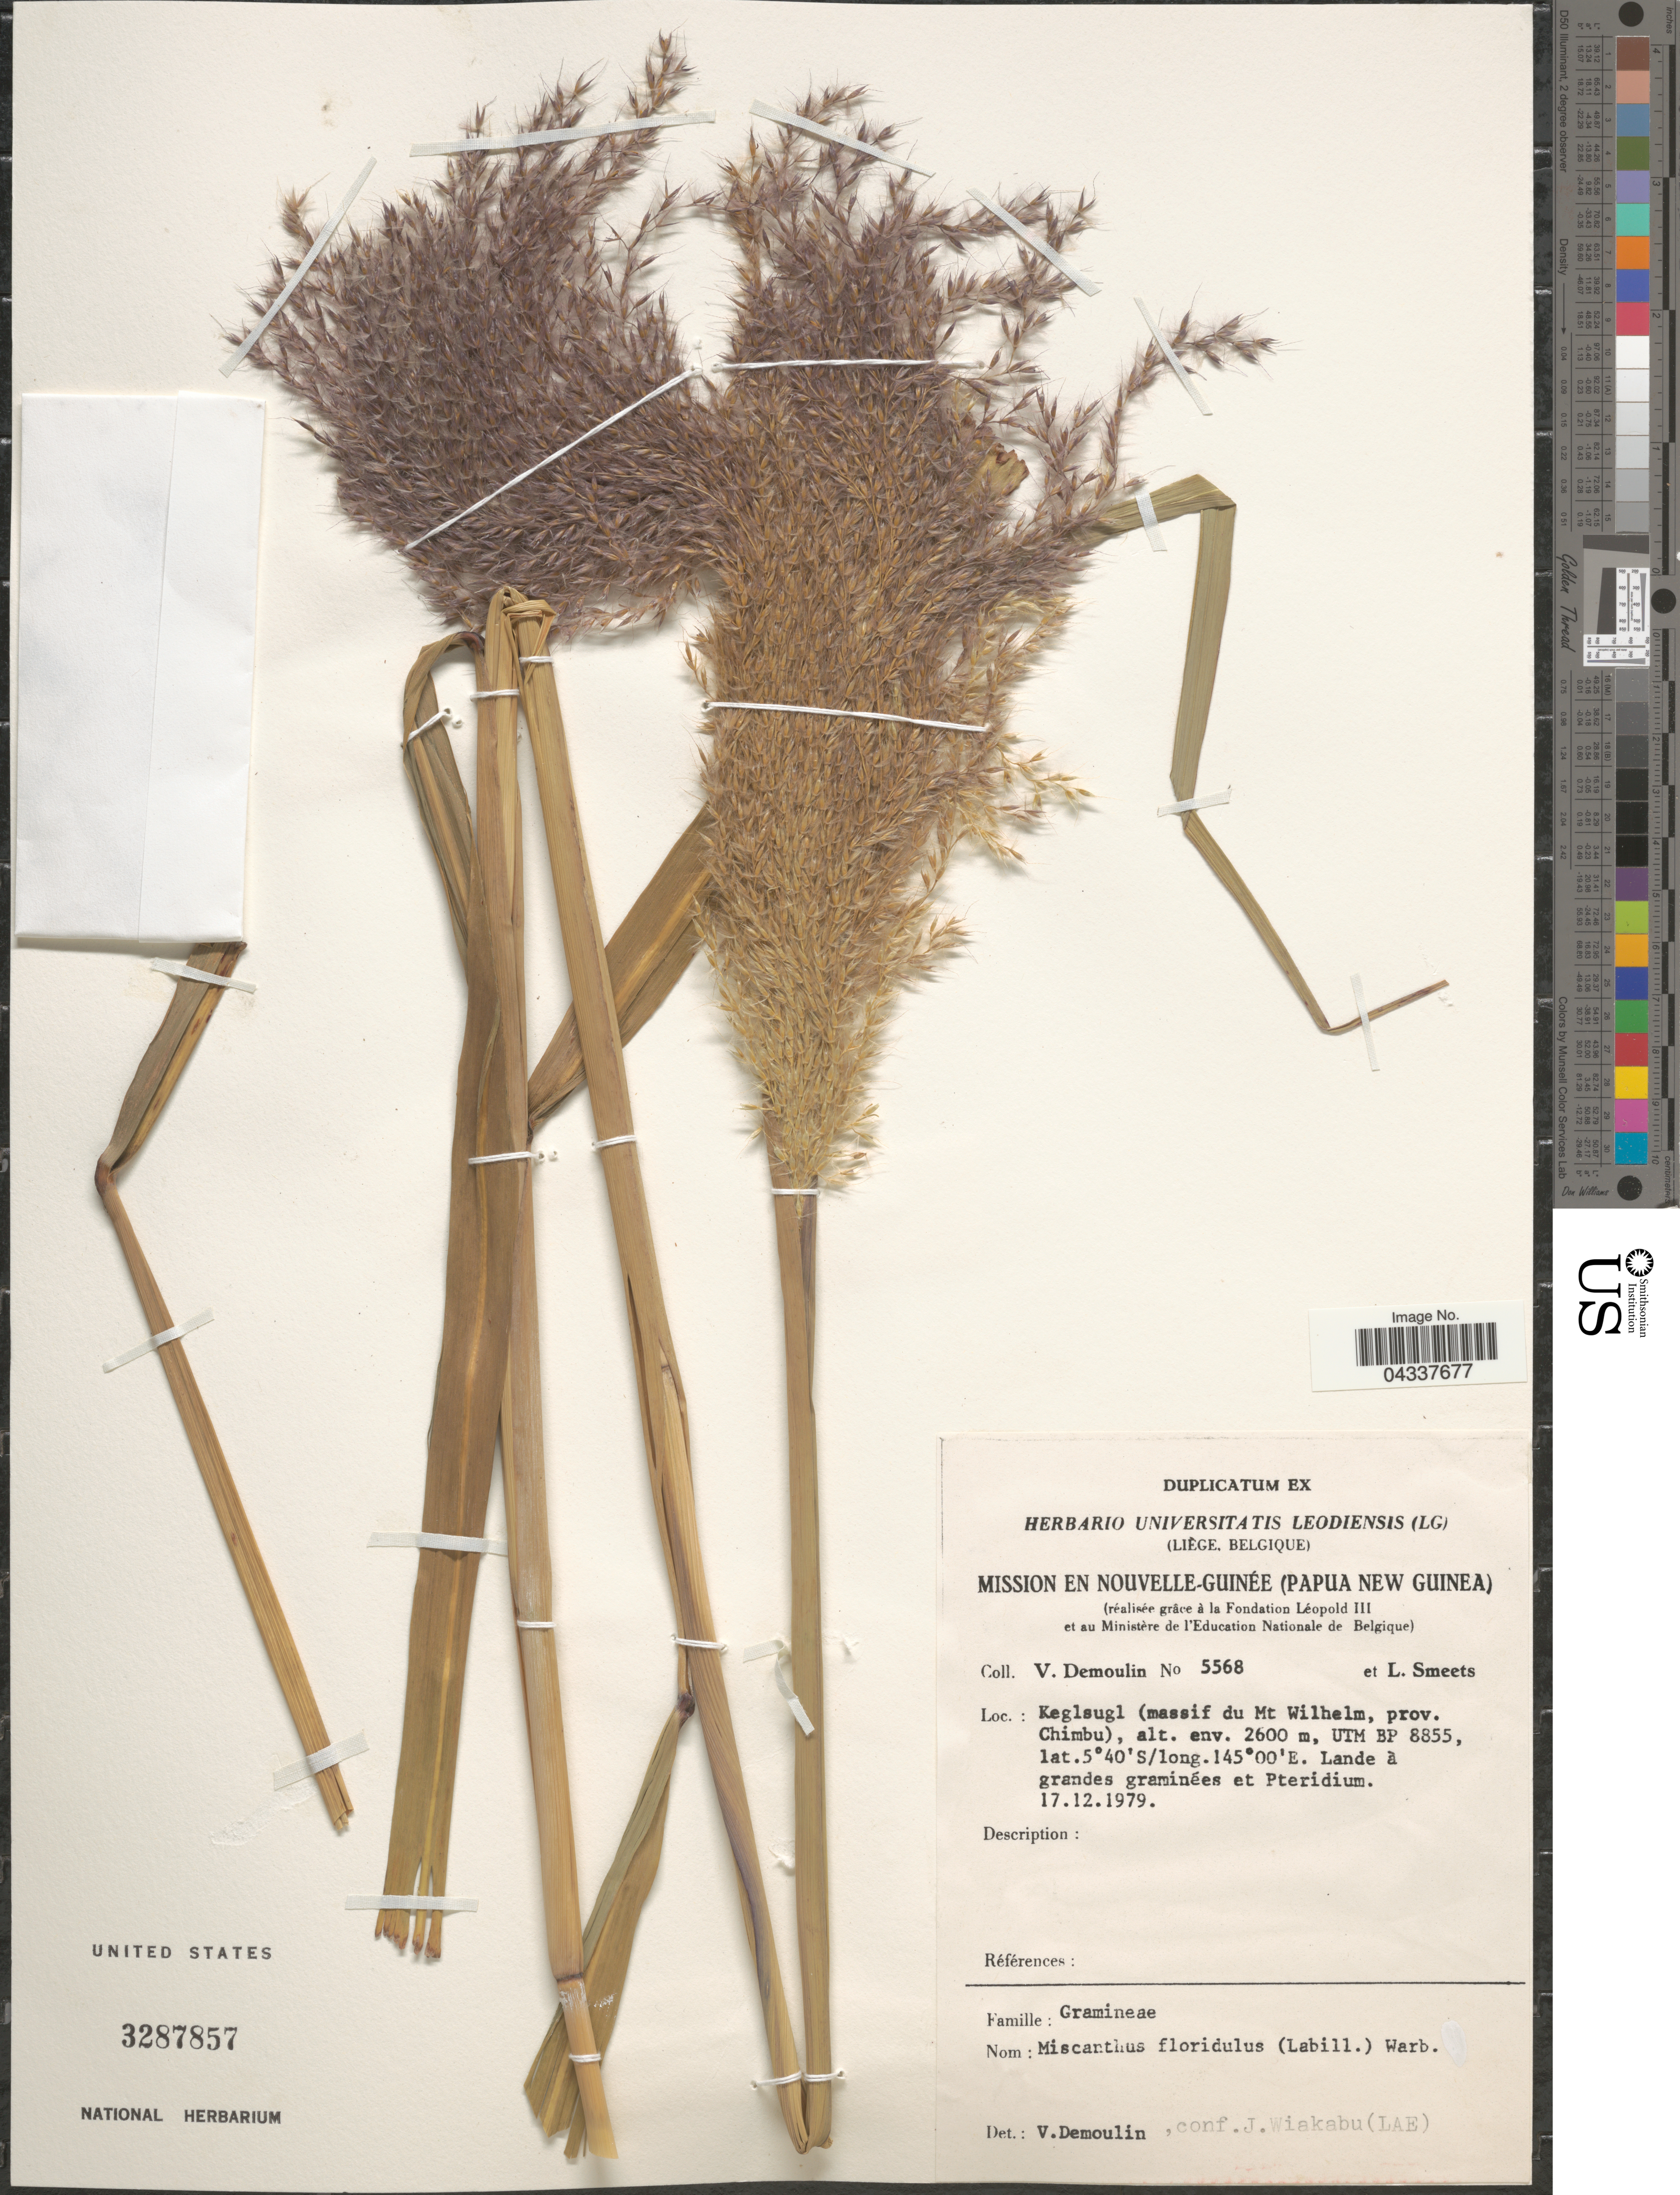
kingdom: Plantae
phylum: Tracheophyta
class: Liliopsida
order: Poales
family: Poaceae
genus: Miscanthus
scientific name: Miscanthus floridulus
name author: (Labill.) Warb.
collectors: V. Demoulin & L. Smeets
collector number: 5568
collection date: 1979-12-17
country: Papua New Guinea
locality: Mission en Nouvelle-Guinée. Keglsugl (massif du Mt Wilheml, prov. Chimbu), UTM BP 8855.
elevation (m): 2600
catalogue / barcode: US 3287857